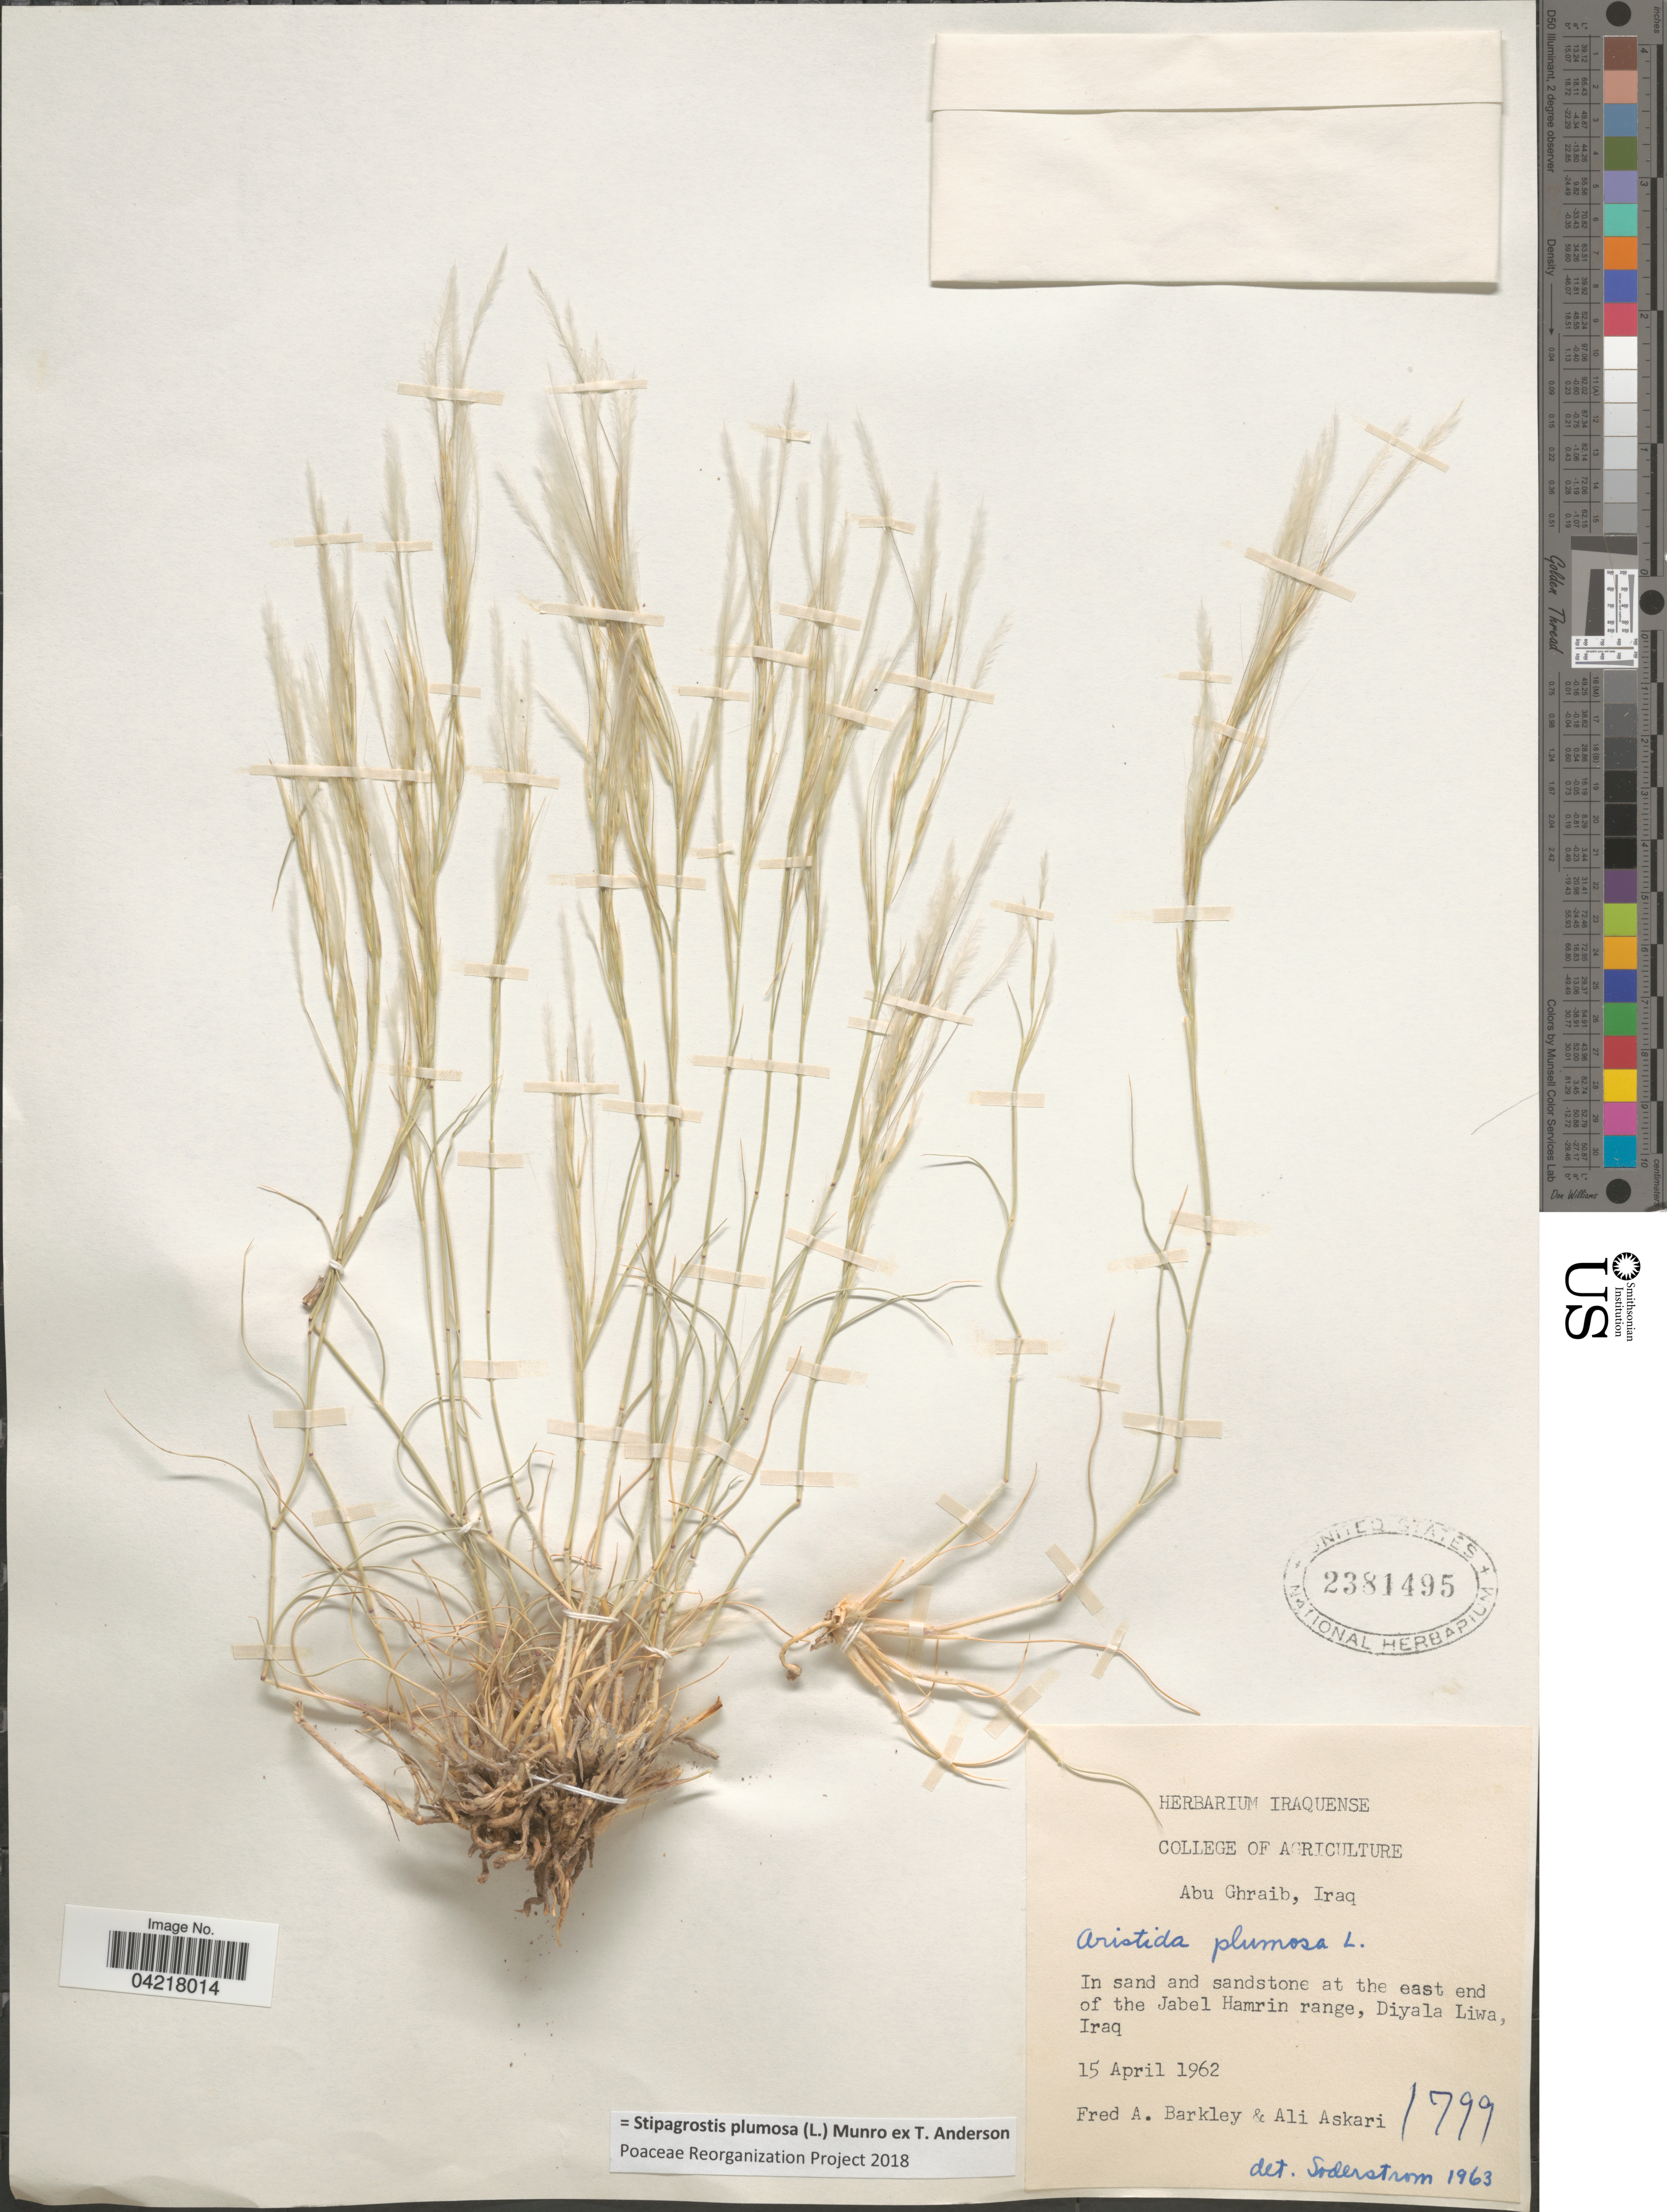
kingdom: Plantae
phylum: Tracheophyta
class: Liliopsida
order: Poales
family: Poaceae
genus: Stipagrostis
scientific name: Stipagrostis plumosa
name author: (L.) Munro ex T. Anderson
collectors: F. A. Barkley & Askari, A.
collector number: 1799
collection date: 1962-04-15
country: Iraq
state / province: Diyala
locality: In sand and sandstone at the east end of the Jabel Hamrin range, Diyala Liwa.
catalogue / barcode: US 2381495